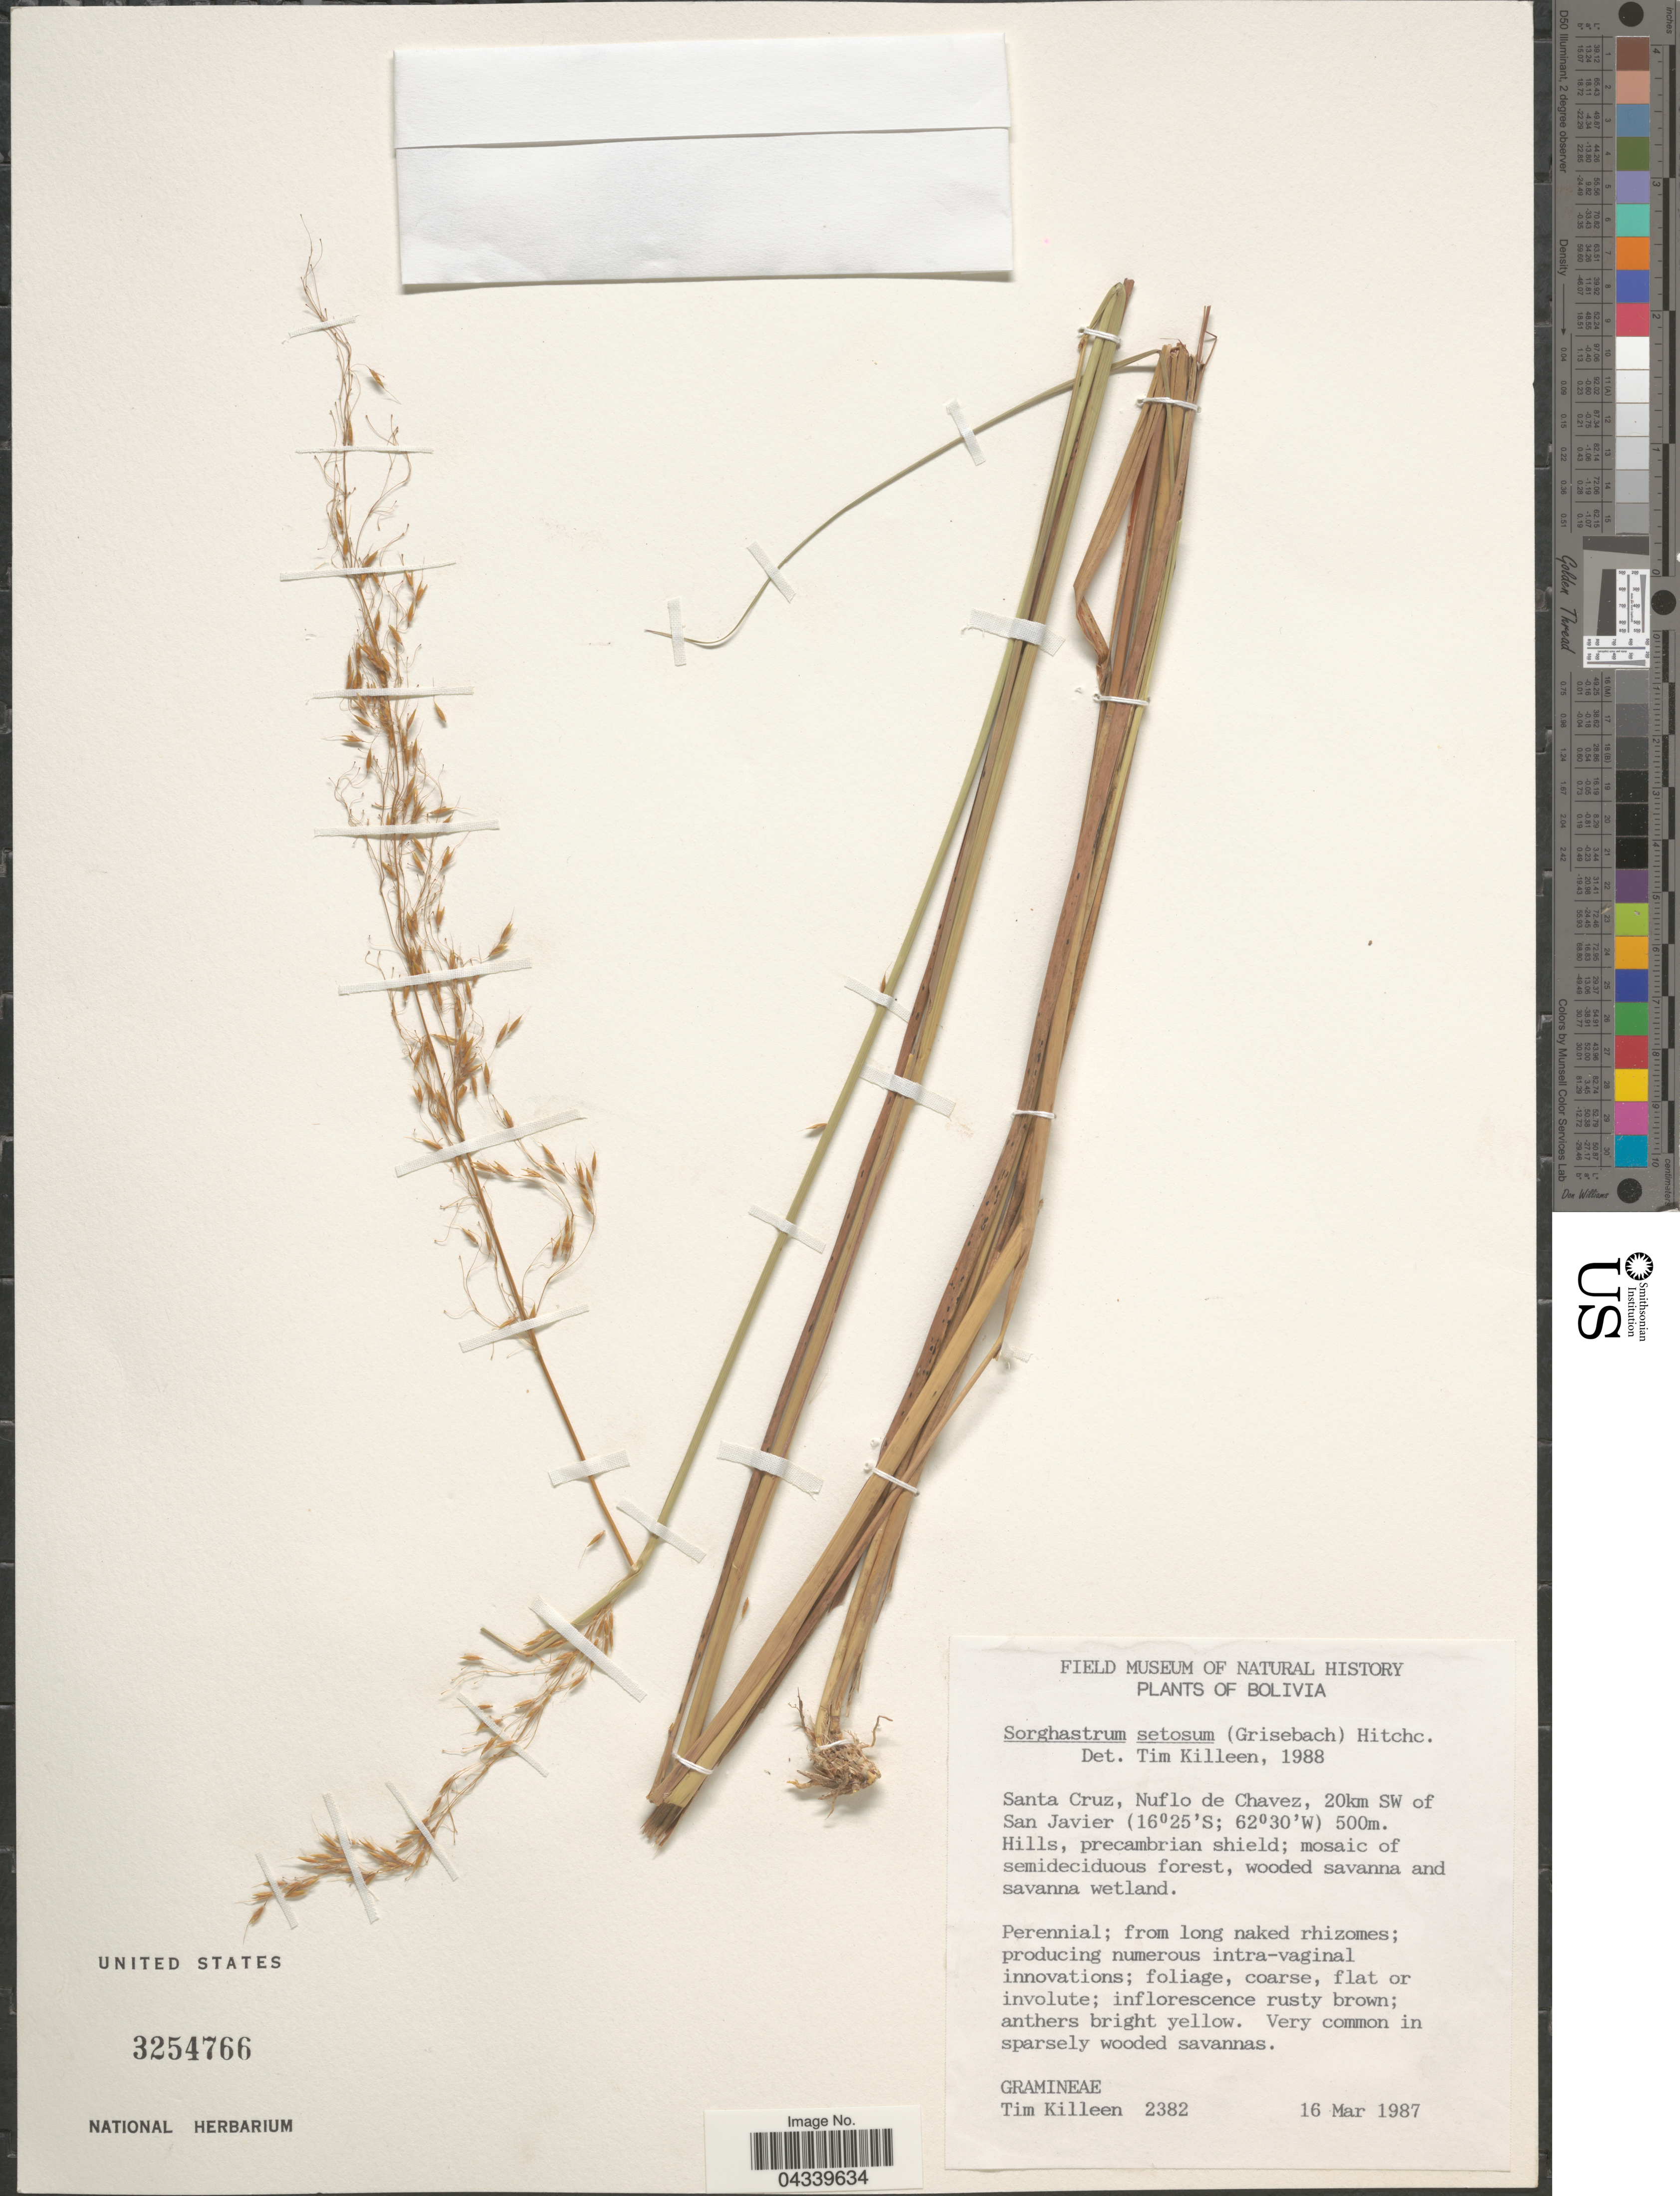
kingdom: Plantae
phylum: Tracheophyta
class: Liliopsida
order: Poales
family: Poaceae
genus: Sorghastrum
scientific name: Sorghastrum setosum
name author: (Griseb.) Hitchc.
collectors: T. J. Killeen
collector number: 2382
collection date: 1987-03-16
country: Bolivia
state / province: Santa Cruz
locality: Nuflo de Chavez, 20km SW of San Javier.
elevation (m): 500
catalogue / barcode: US 3254766